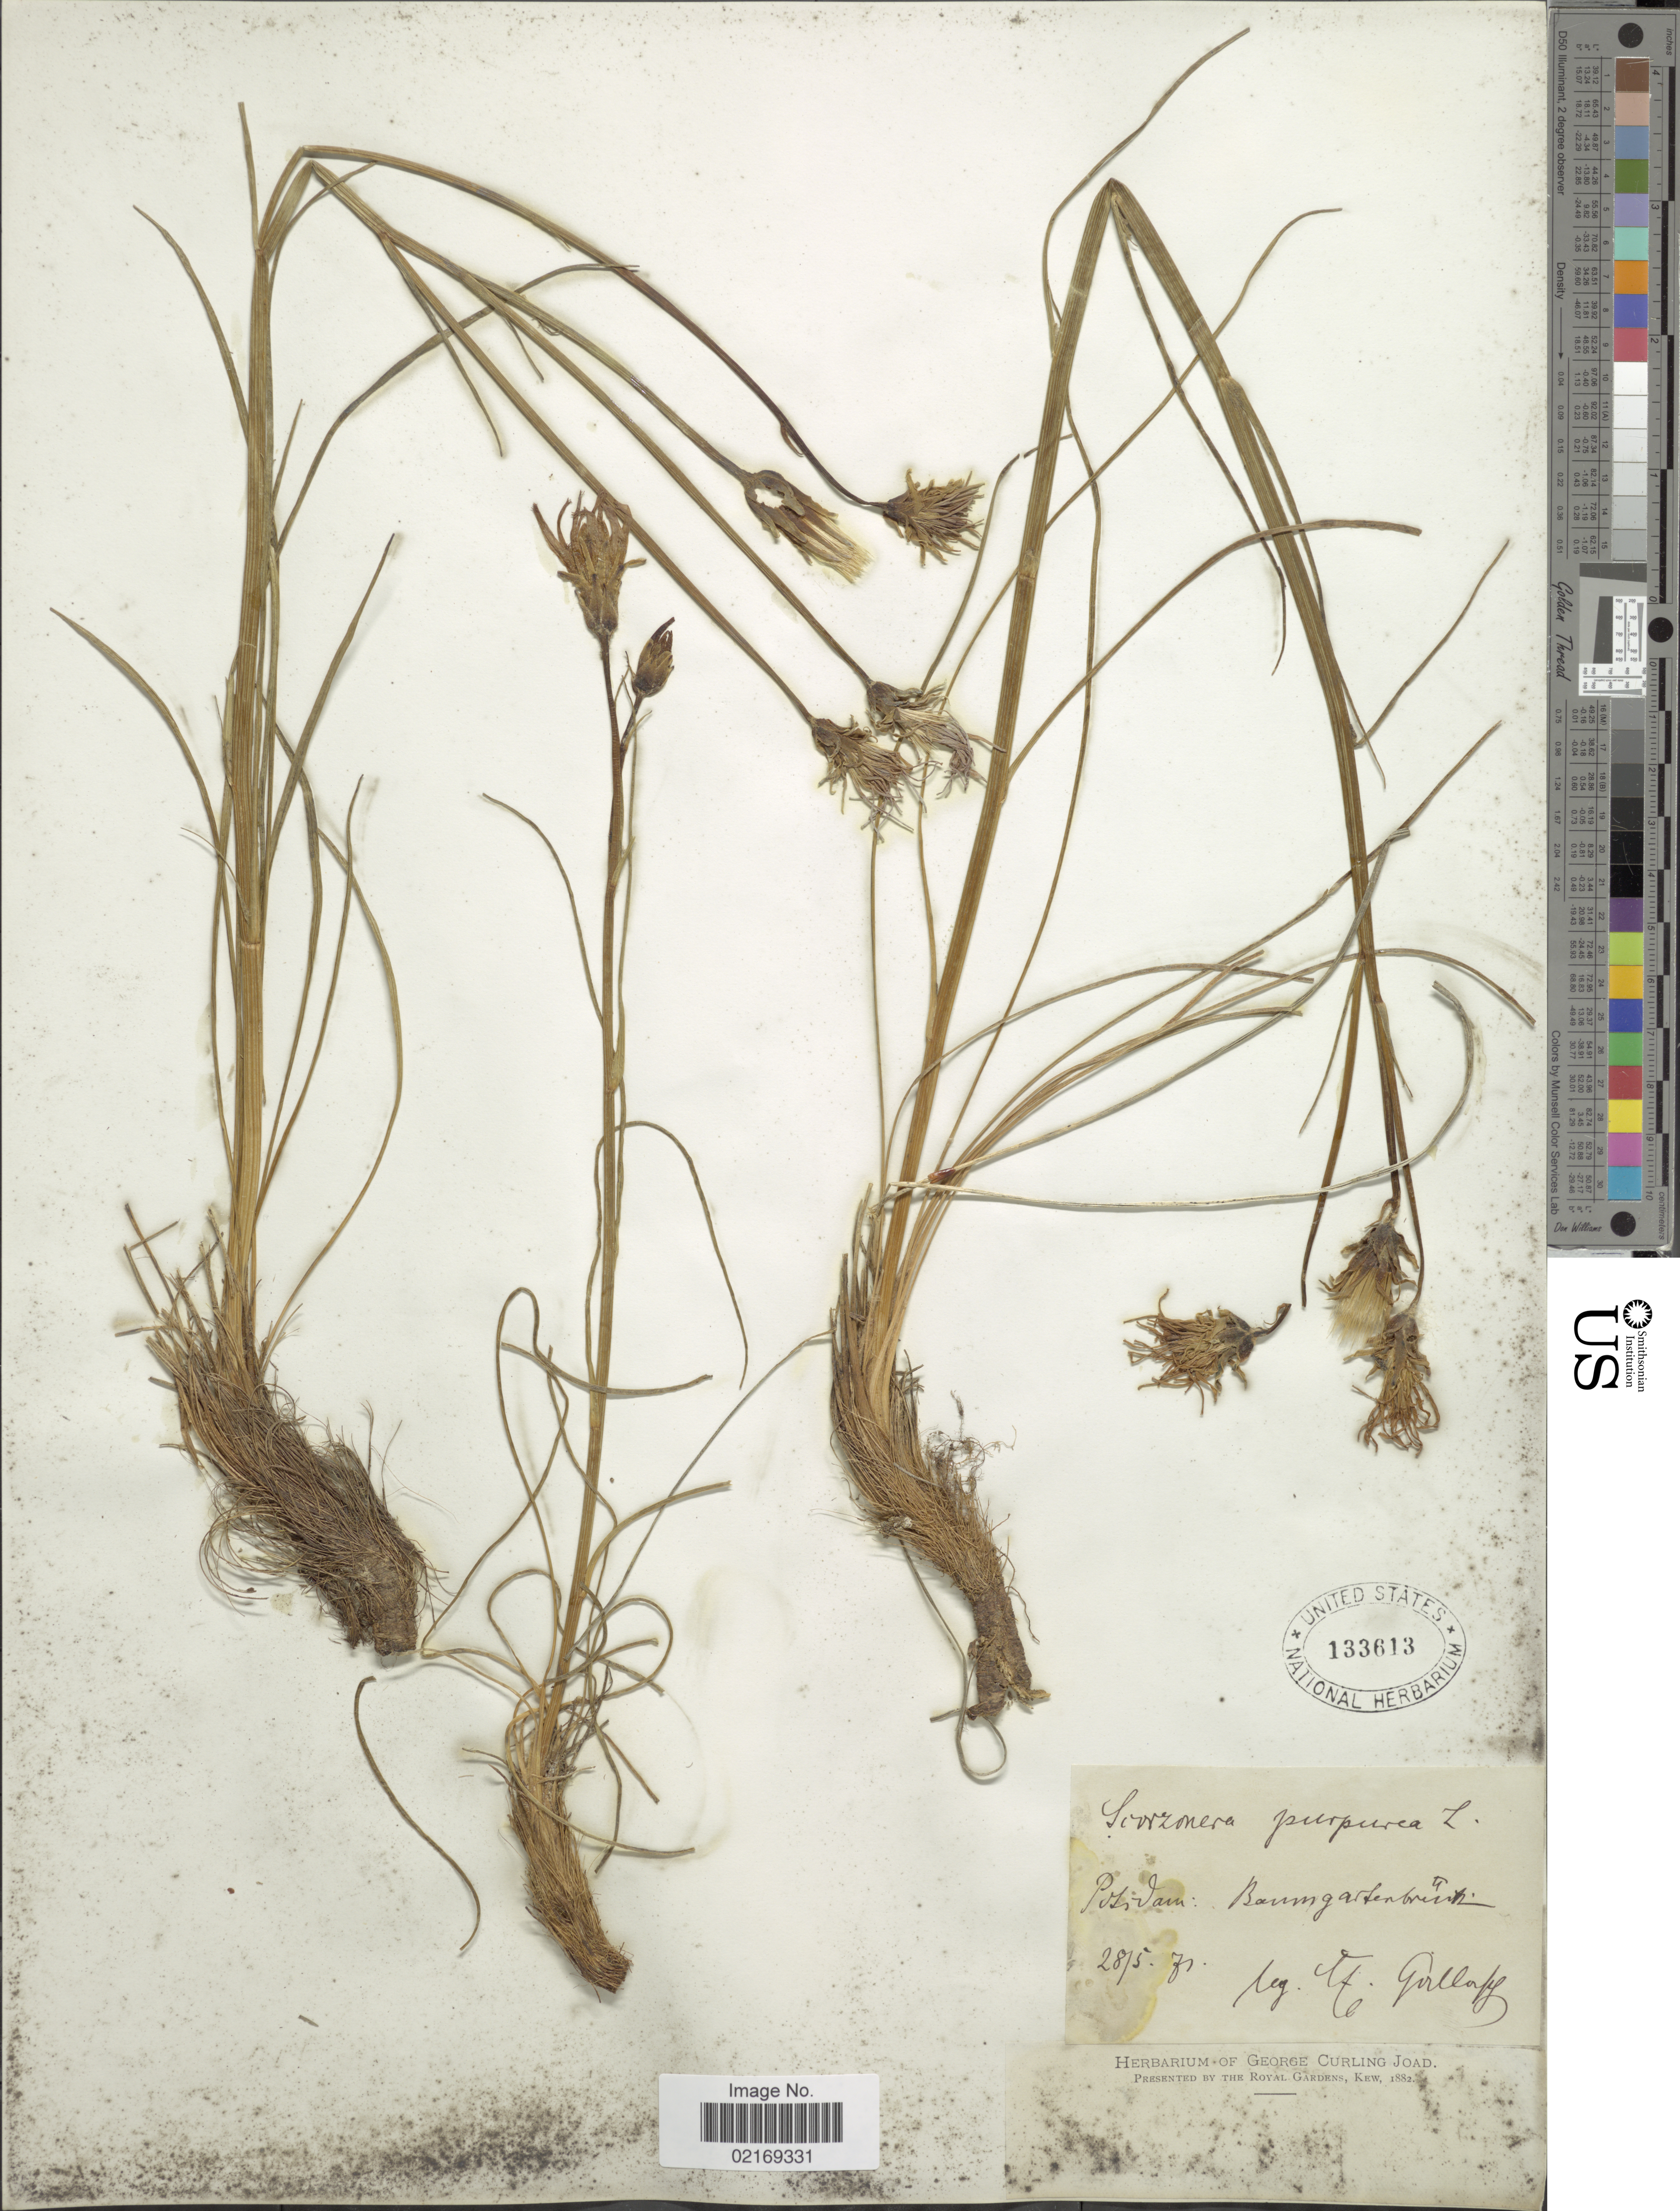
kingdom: Plantae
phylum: Tracheophyta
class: Magnoliopsida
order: Asterales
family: Asteraceae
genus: Scorzonera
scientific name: Scorzonera purpurea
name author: L.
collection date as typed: Transcribed d/m/y: 28/5/71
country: Germany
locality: Plotsdam: Banmgartenbrush. [interpreted]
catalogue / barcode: US 133613